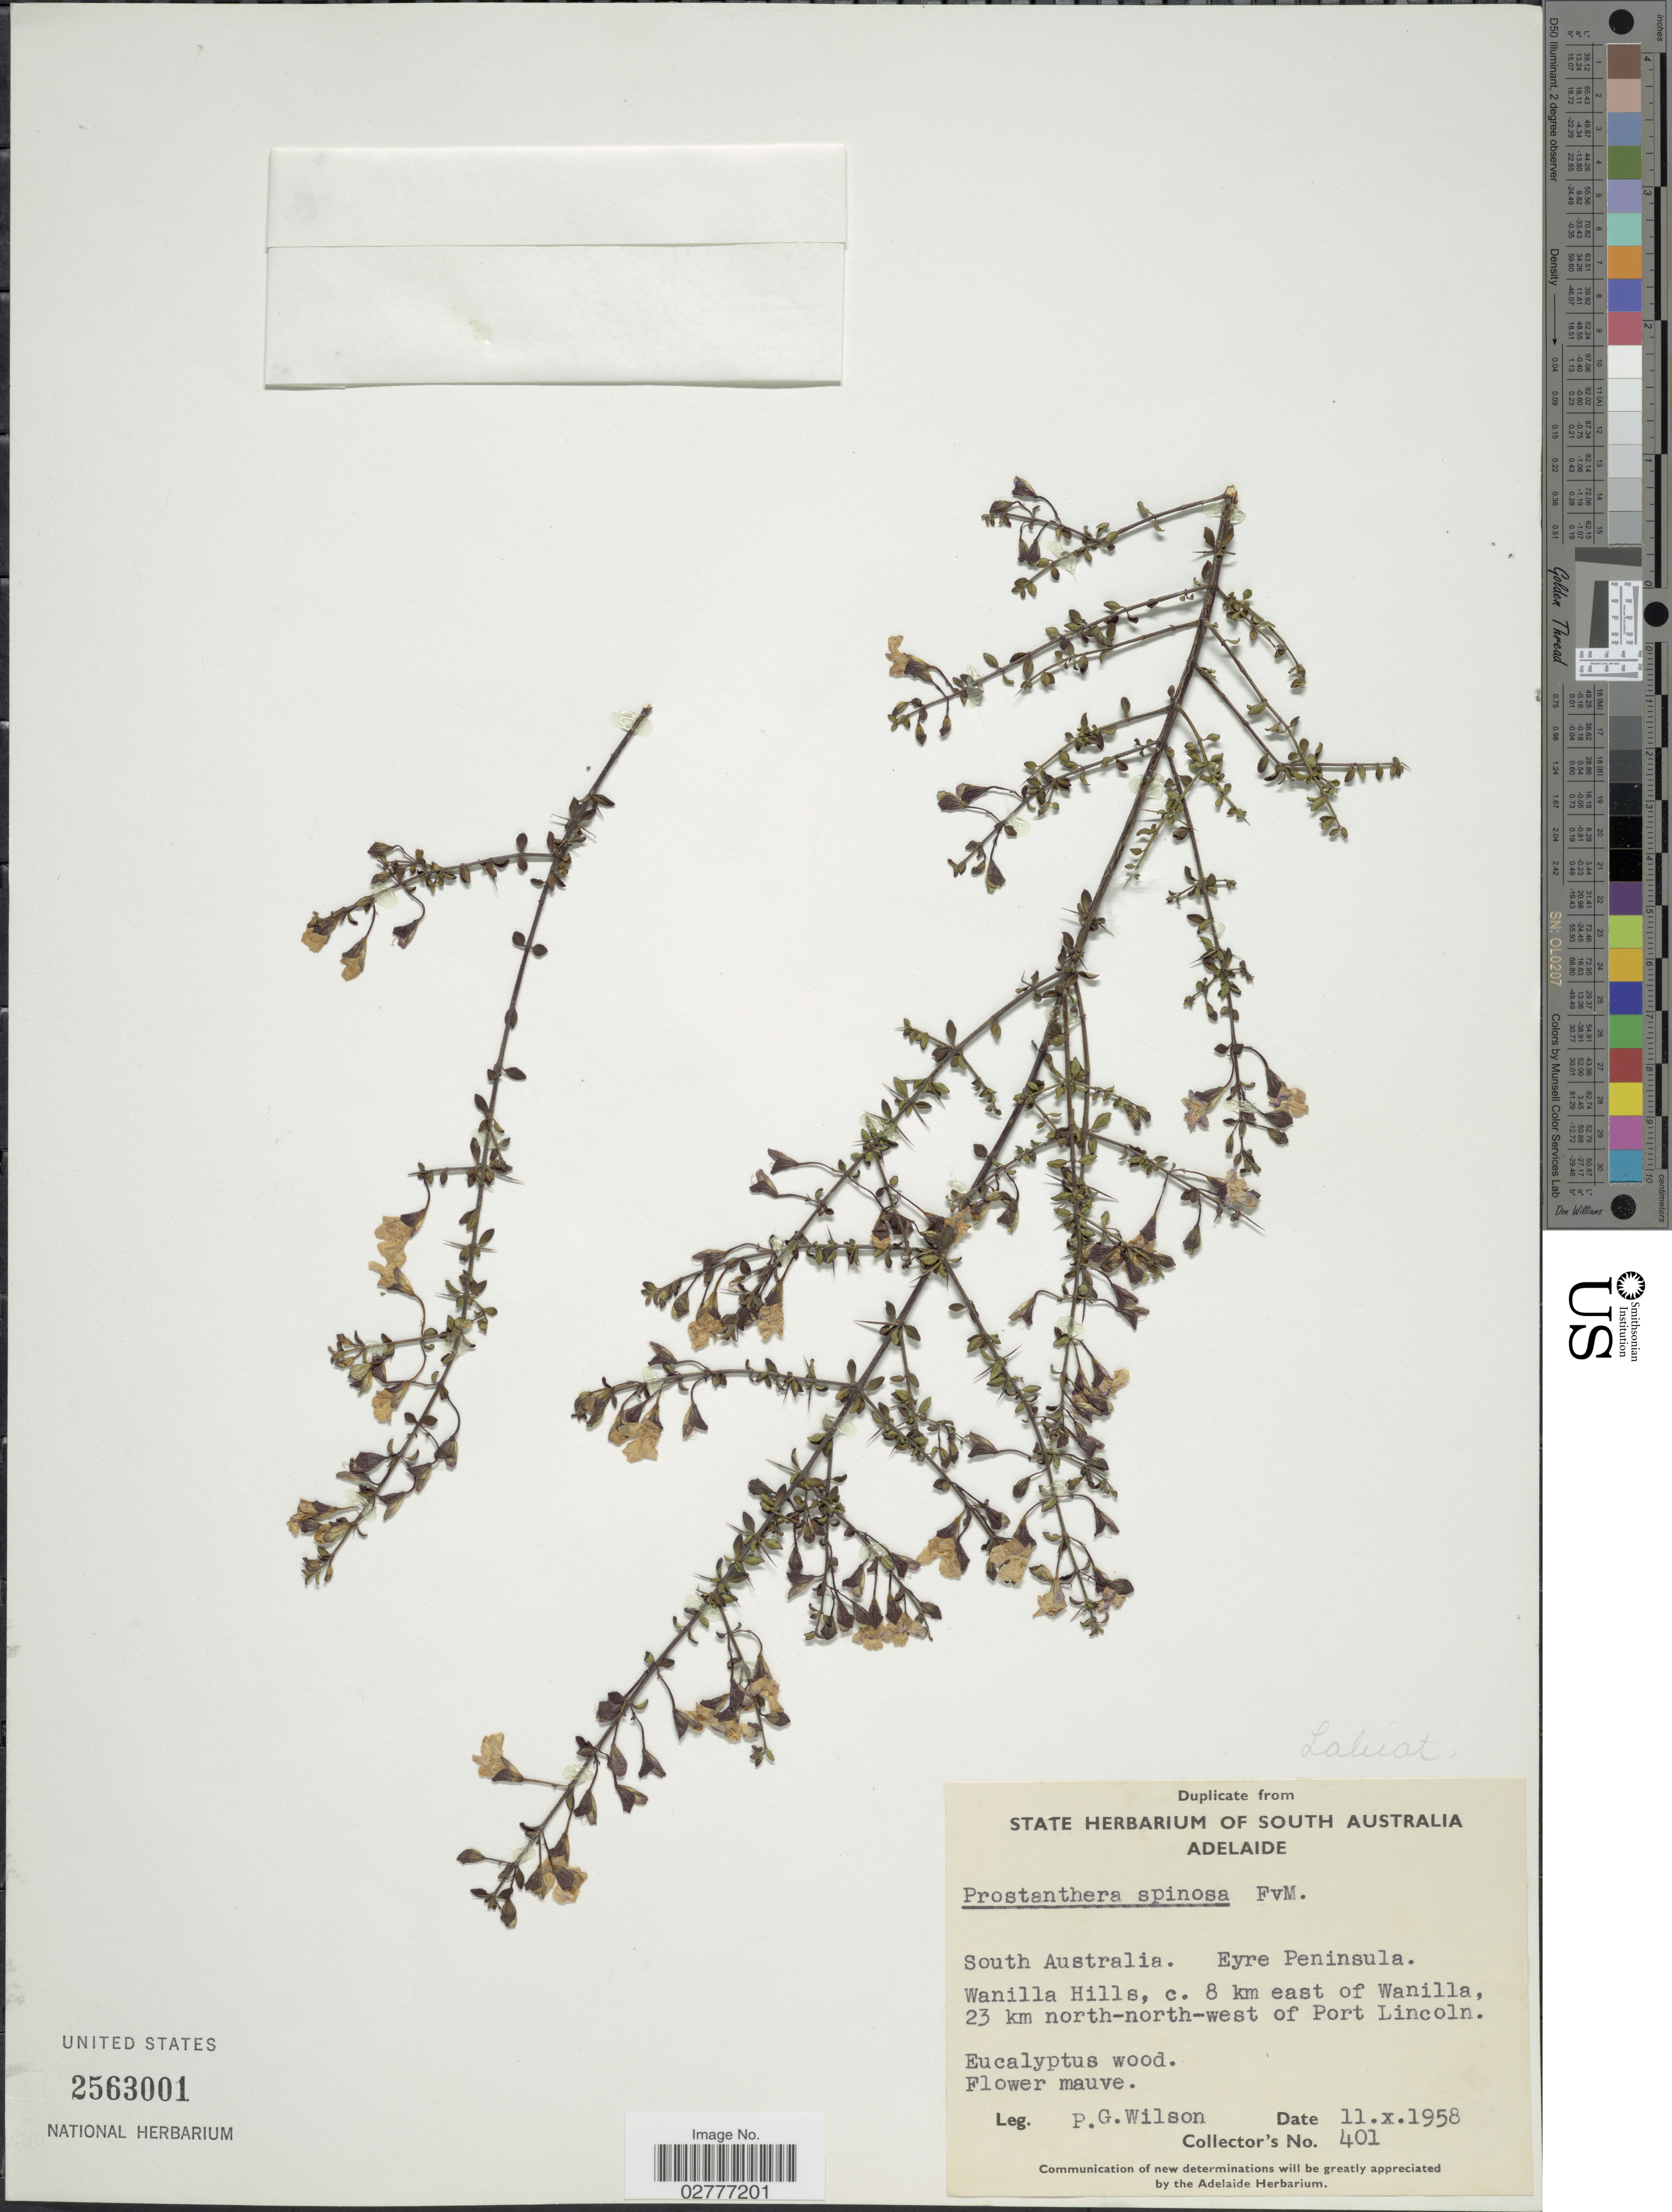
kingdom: Plantae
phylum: Tracheophyta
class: Magnoliopsida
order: Lamiales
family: Lamiaceae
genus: Prostanthera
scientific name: Prostanthera spinosa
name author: F. Muell.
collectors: P. Wilson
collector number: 401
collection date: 1958-10-11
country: Australia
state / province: South Australia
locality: Eyre Peninsula. Wanilla Hills, c. 8 km east of Wanilla, 23 km north-north-west of Port Lincoln.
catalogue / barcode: US 2563001